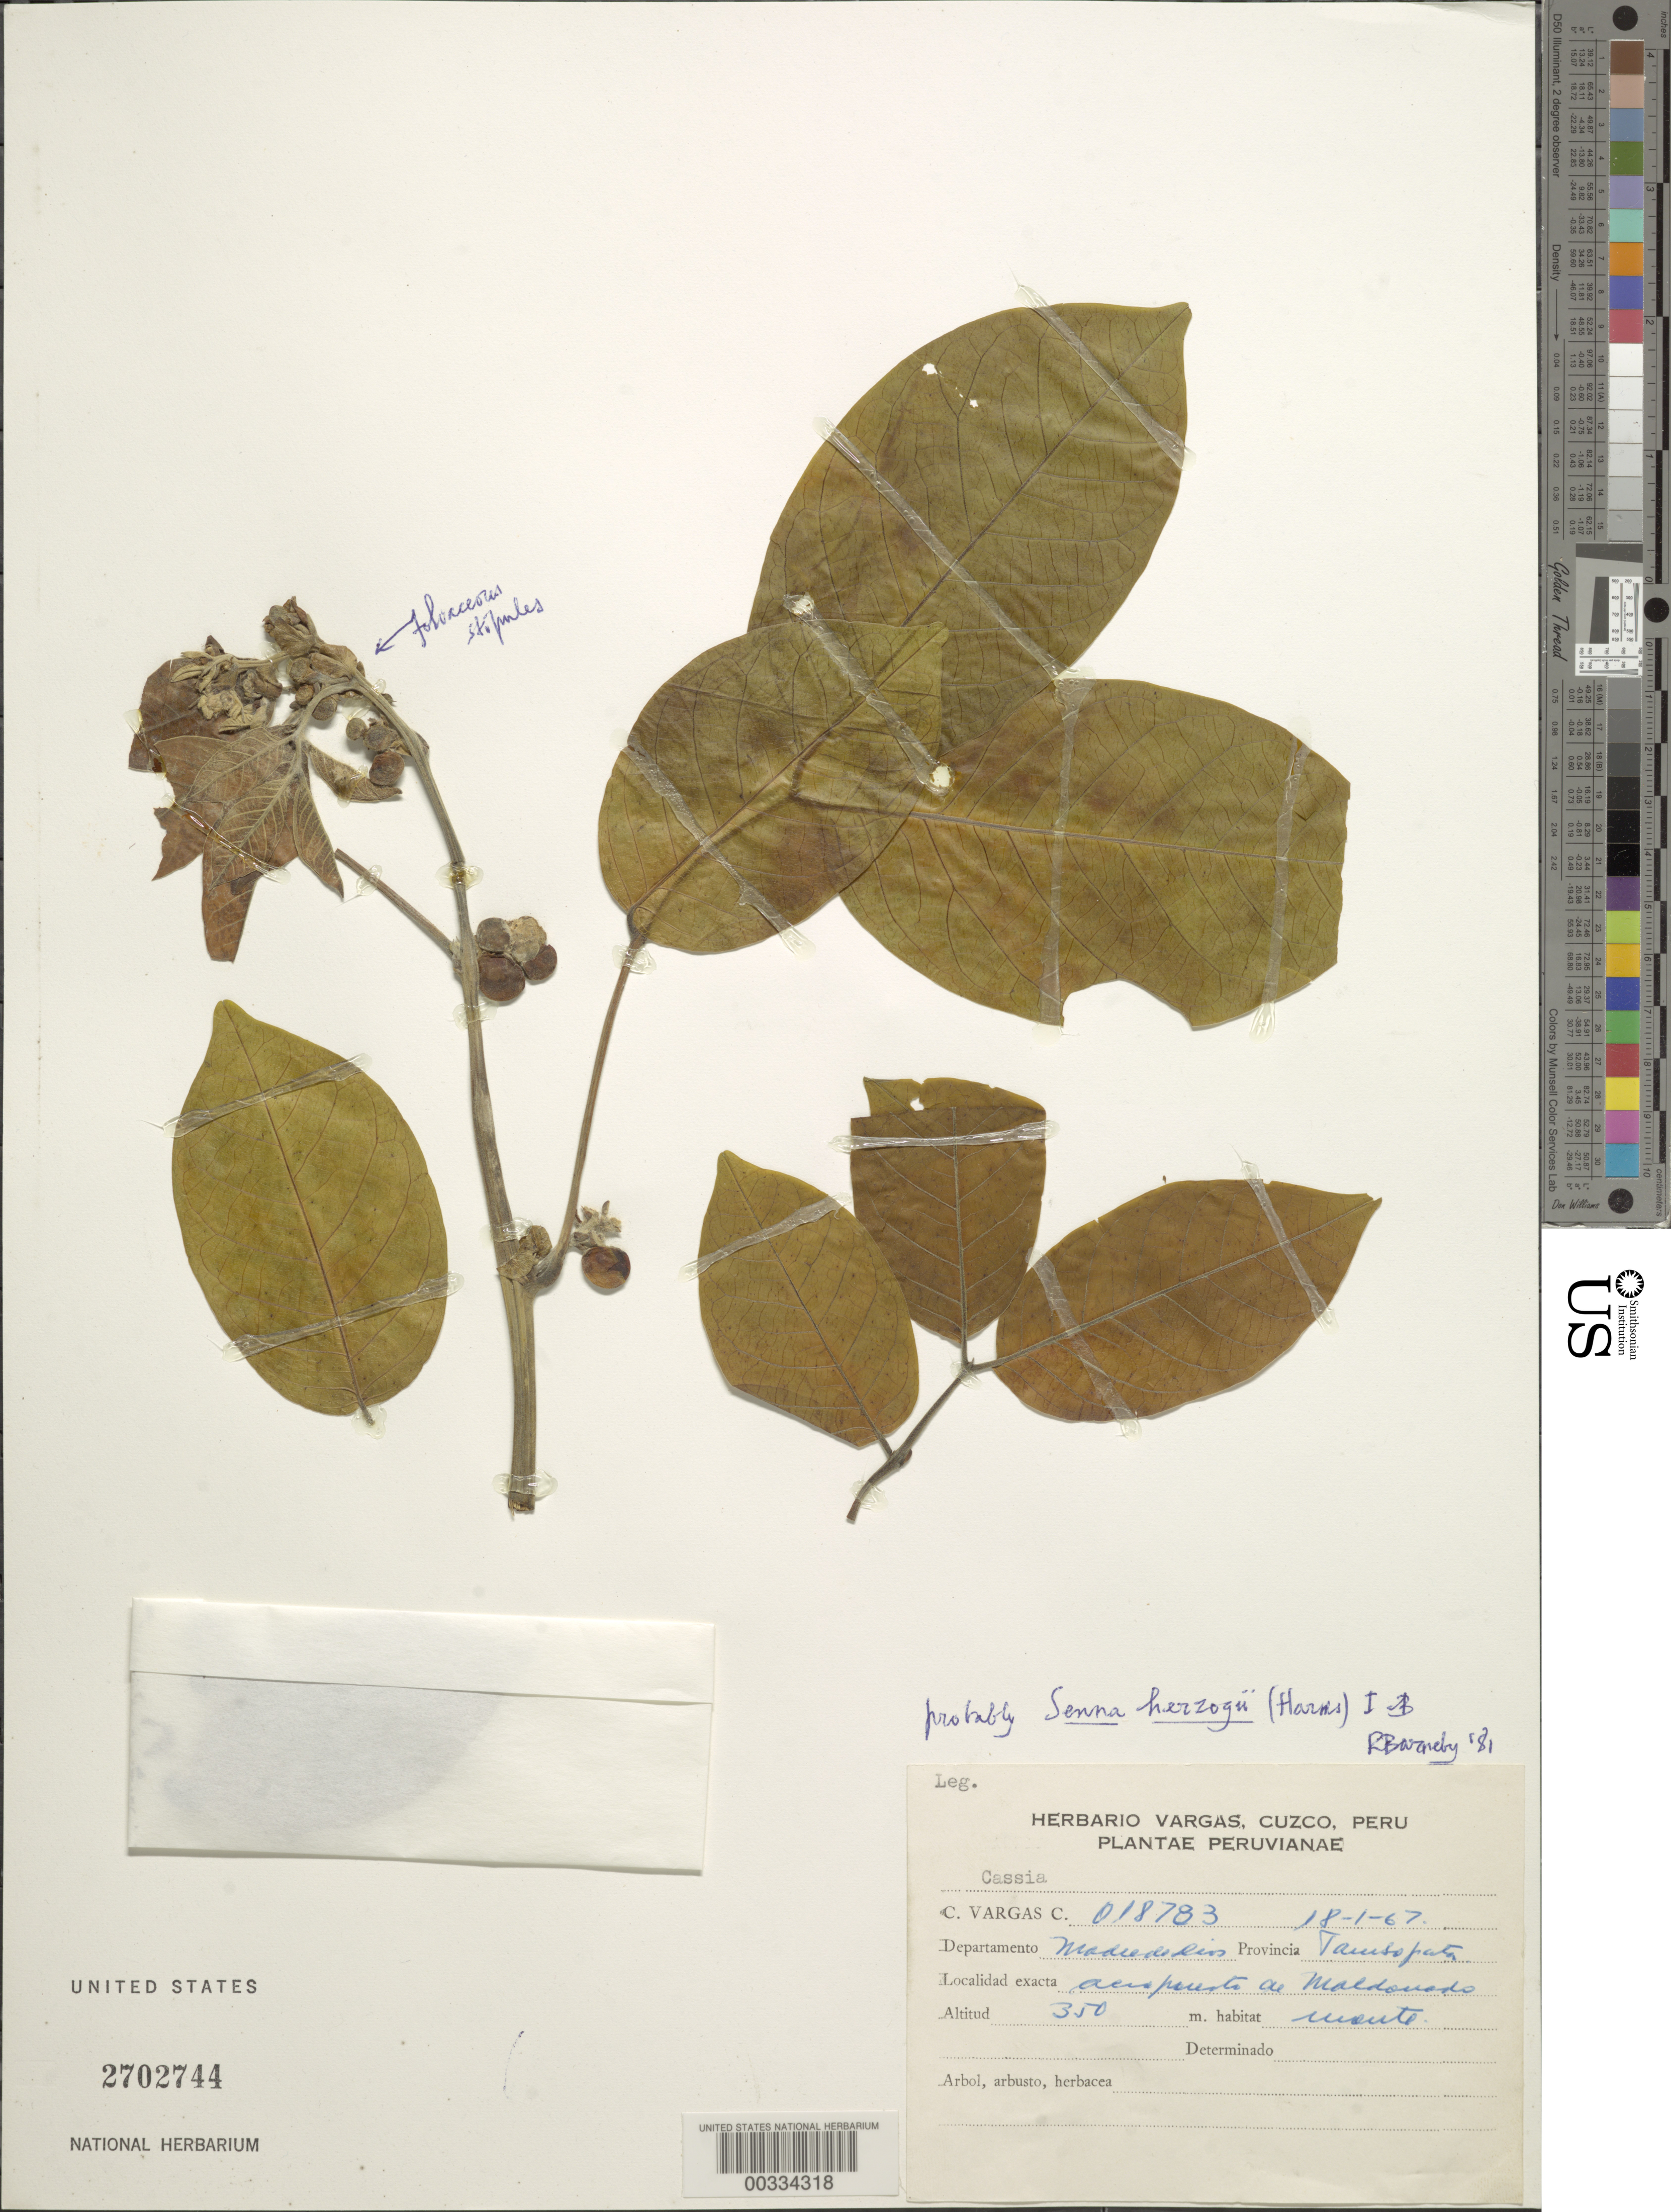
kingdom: Plantae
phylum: Tracheophyta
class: Magnoliopsida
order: Fabales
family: Fabaceae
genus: Senna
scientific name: Senna herzogii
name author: (Harms) H.S. Irwin & Barneby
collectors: C. Vargas Calderón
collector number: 018783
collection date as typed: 18 Jan 1967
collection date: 1967-01-18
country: Peru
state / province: Madre de Dios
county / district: Tambopata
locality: Maldonado airport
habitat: Monte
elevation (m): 350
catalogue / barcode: US 2702744